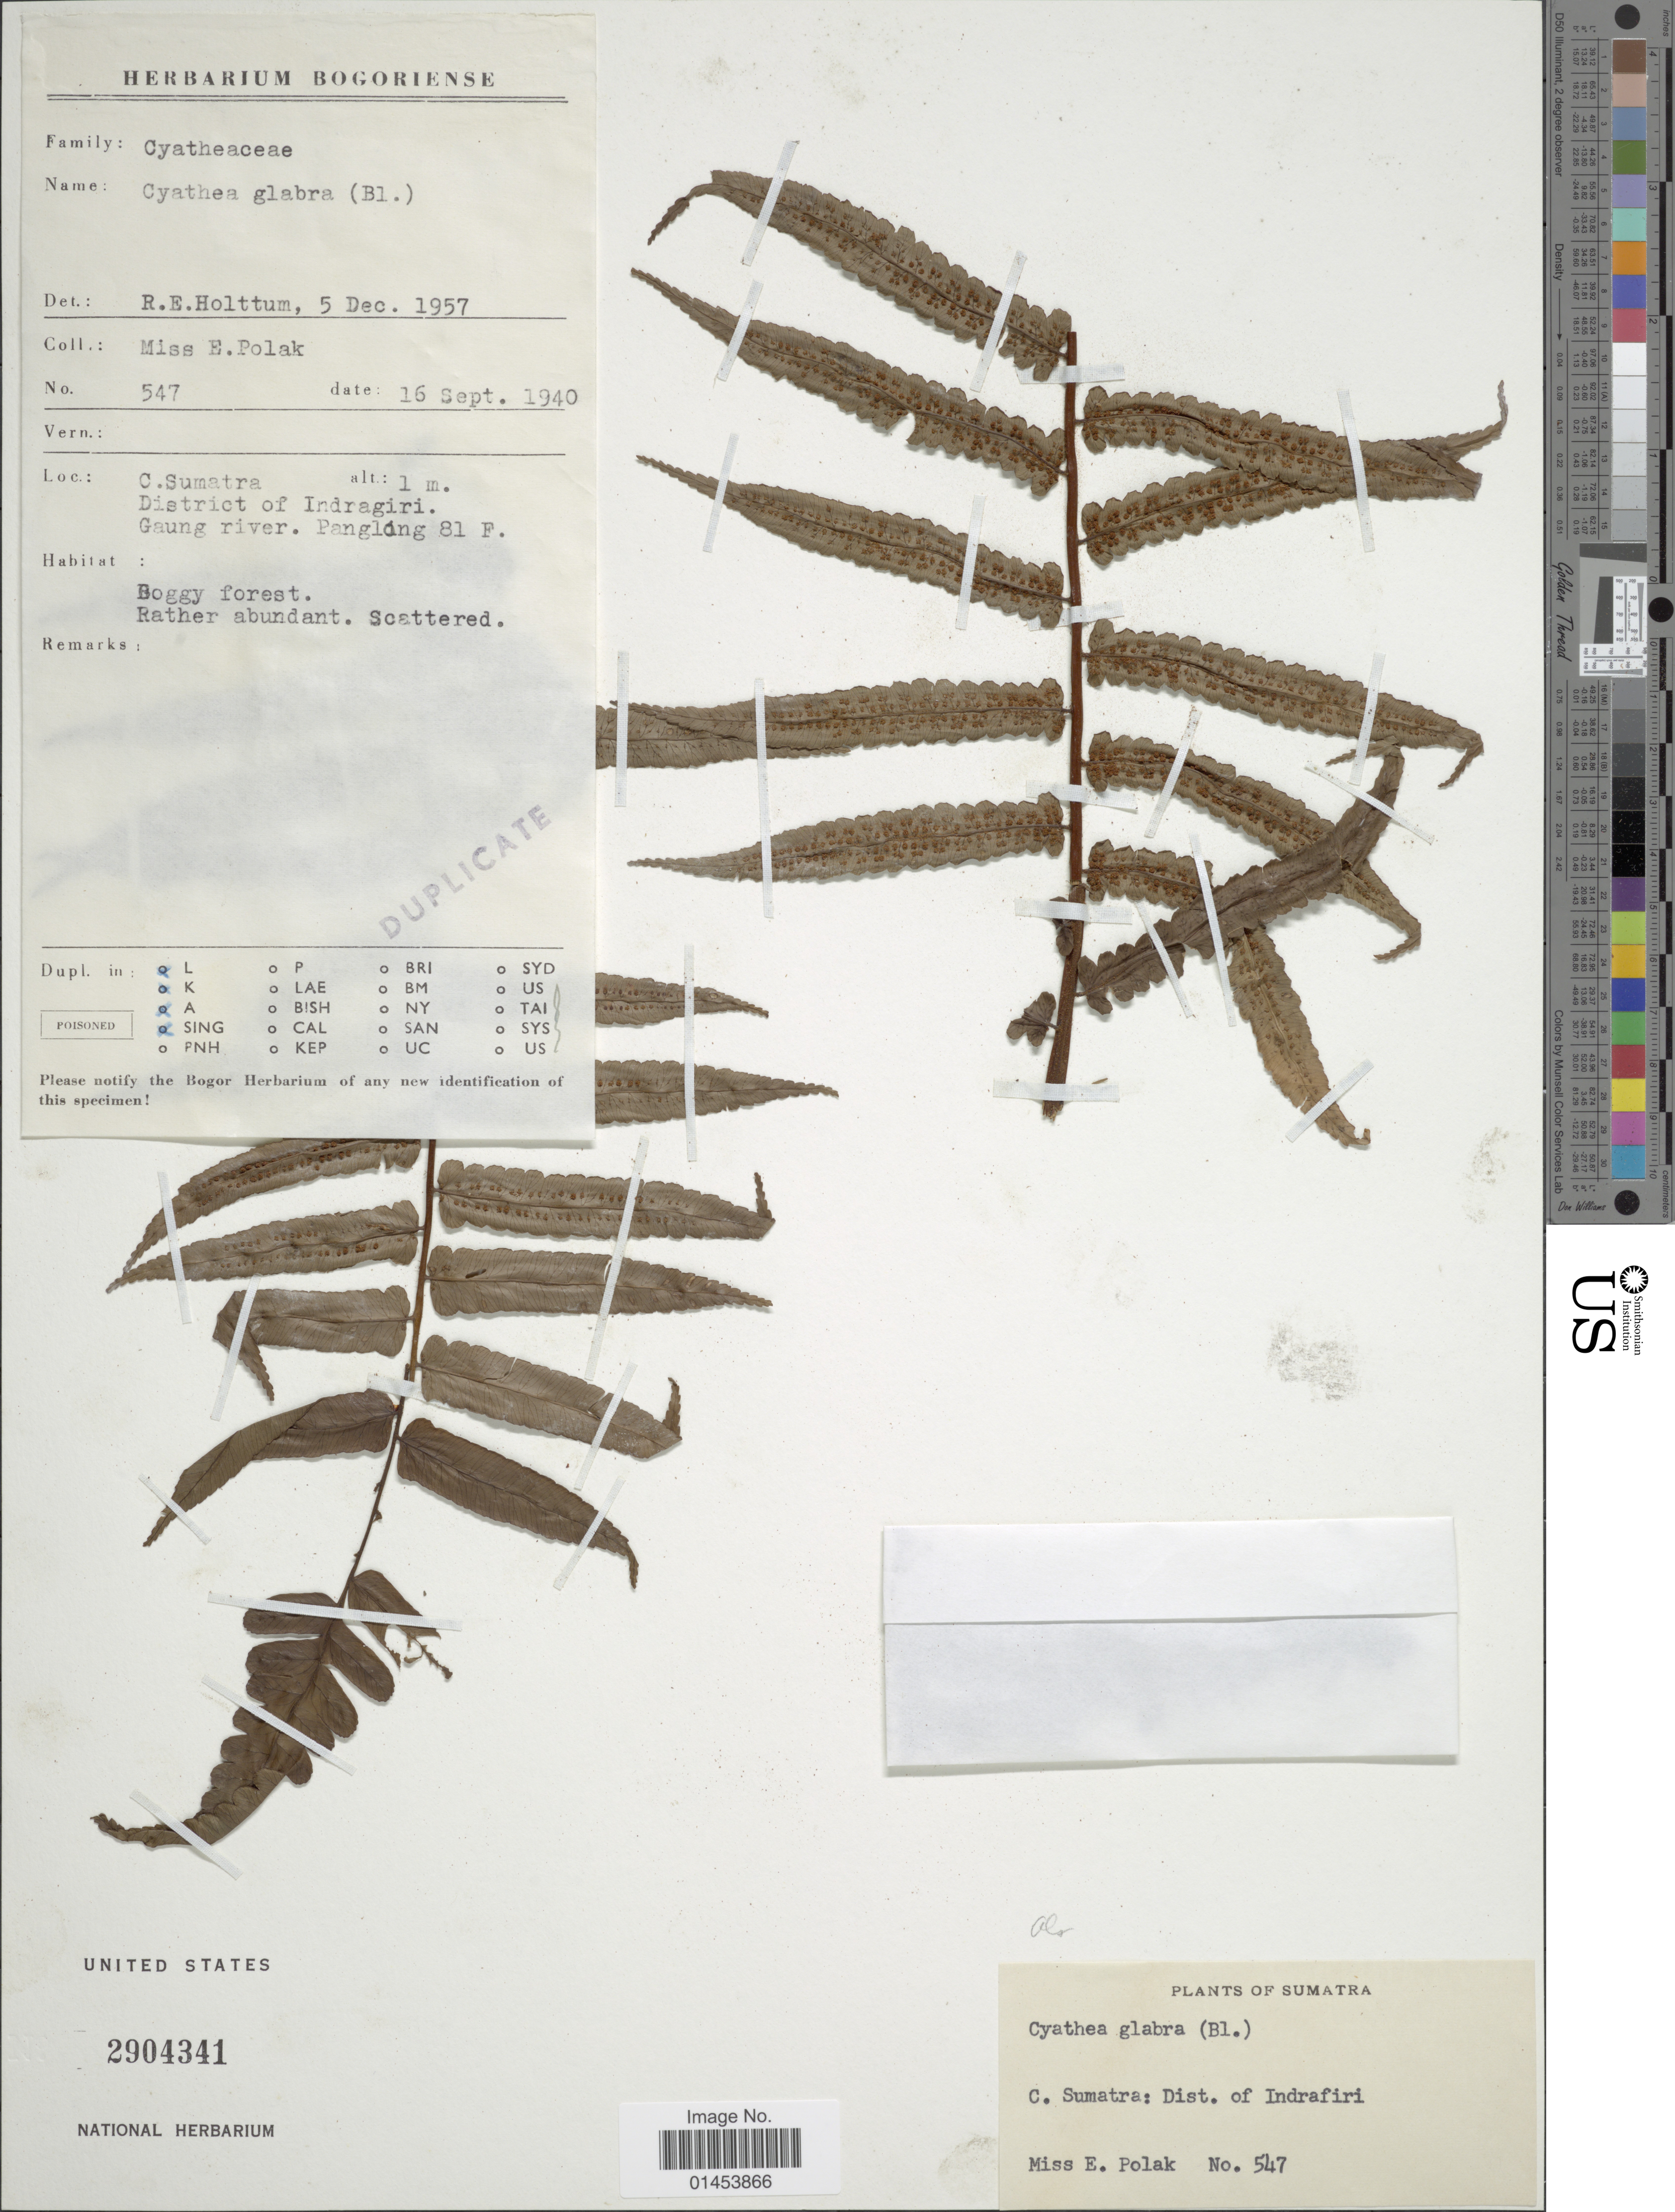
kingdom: Plantae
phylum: Tracheophyta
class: Polypodiopsida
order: Cyatheales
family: Cyatheaceae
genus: Cyathea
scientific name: Cyathea glabra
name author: (Blume) Copel.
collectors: E. Polak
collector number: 547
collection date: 1940-09-16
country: Indonesia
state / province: Sumatra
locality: C. Sumatra, District of Indragiri, Gaung river, Pangling 81 F.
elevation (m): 1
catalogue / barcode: US 2904341